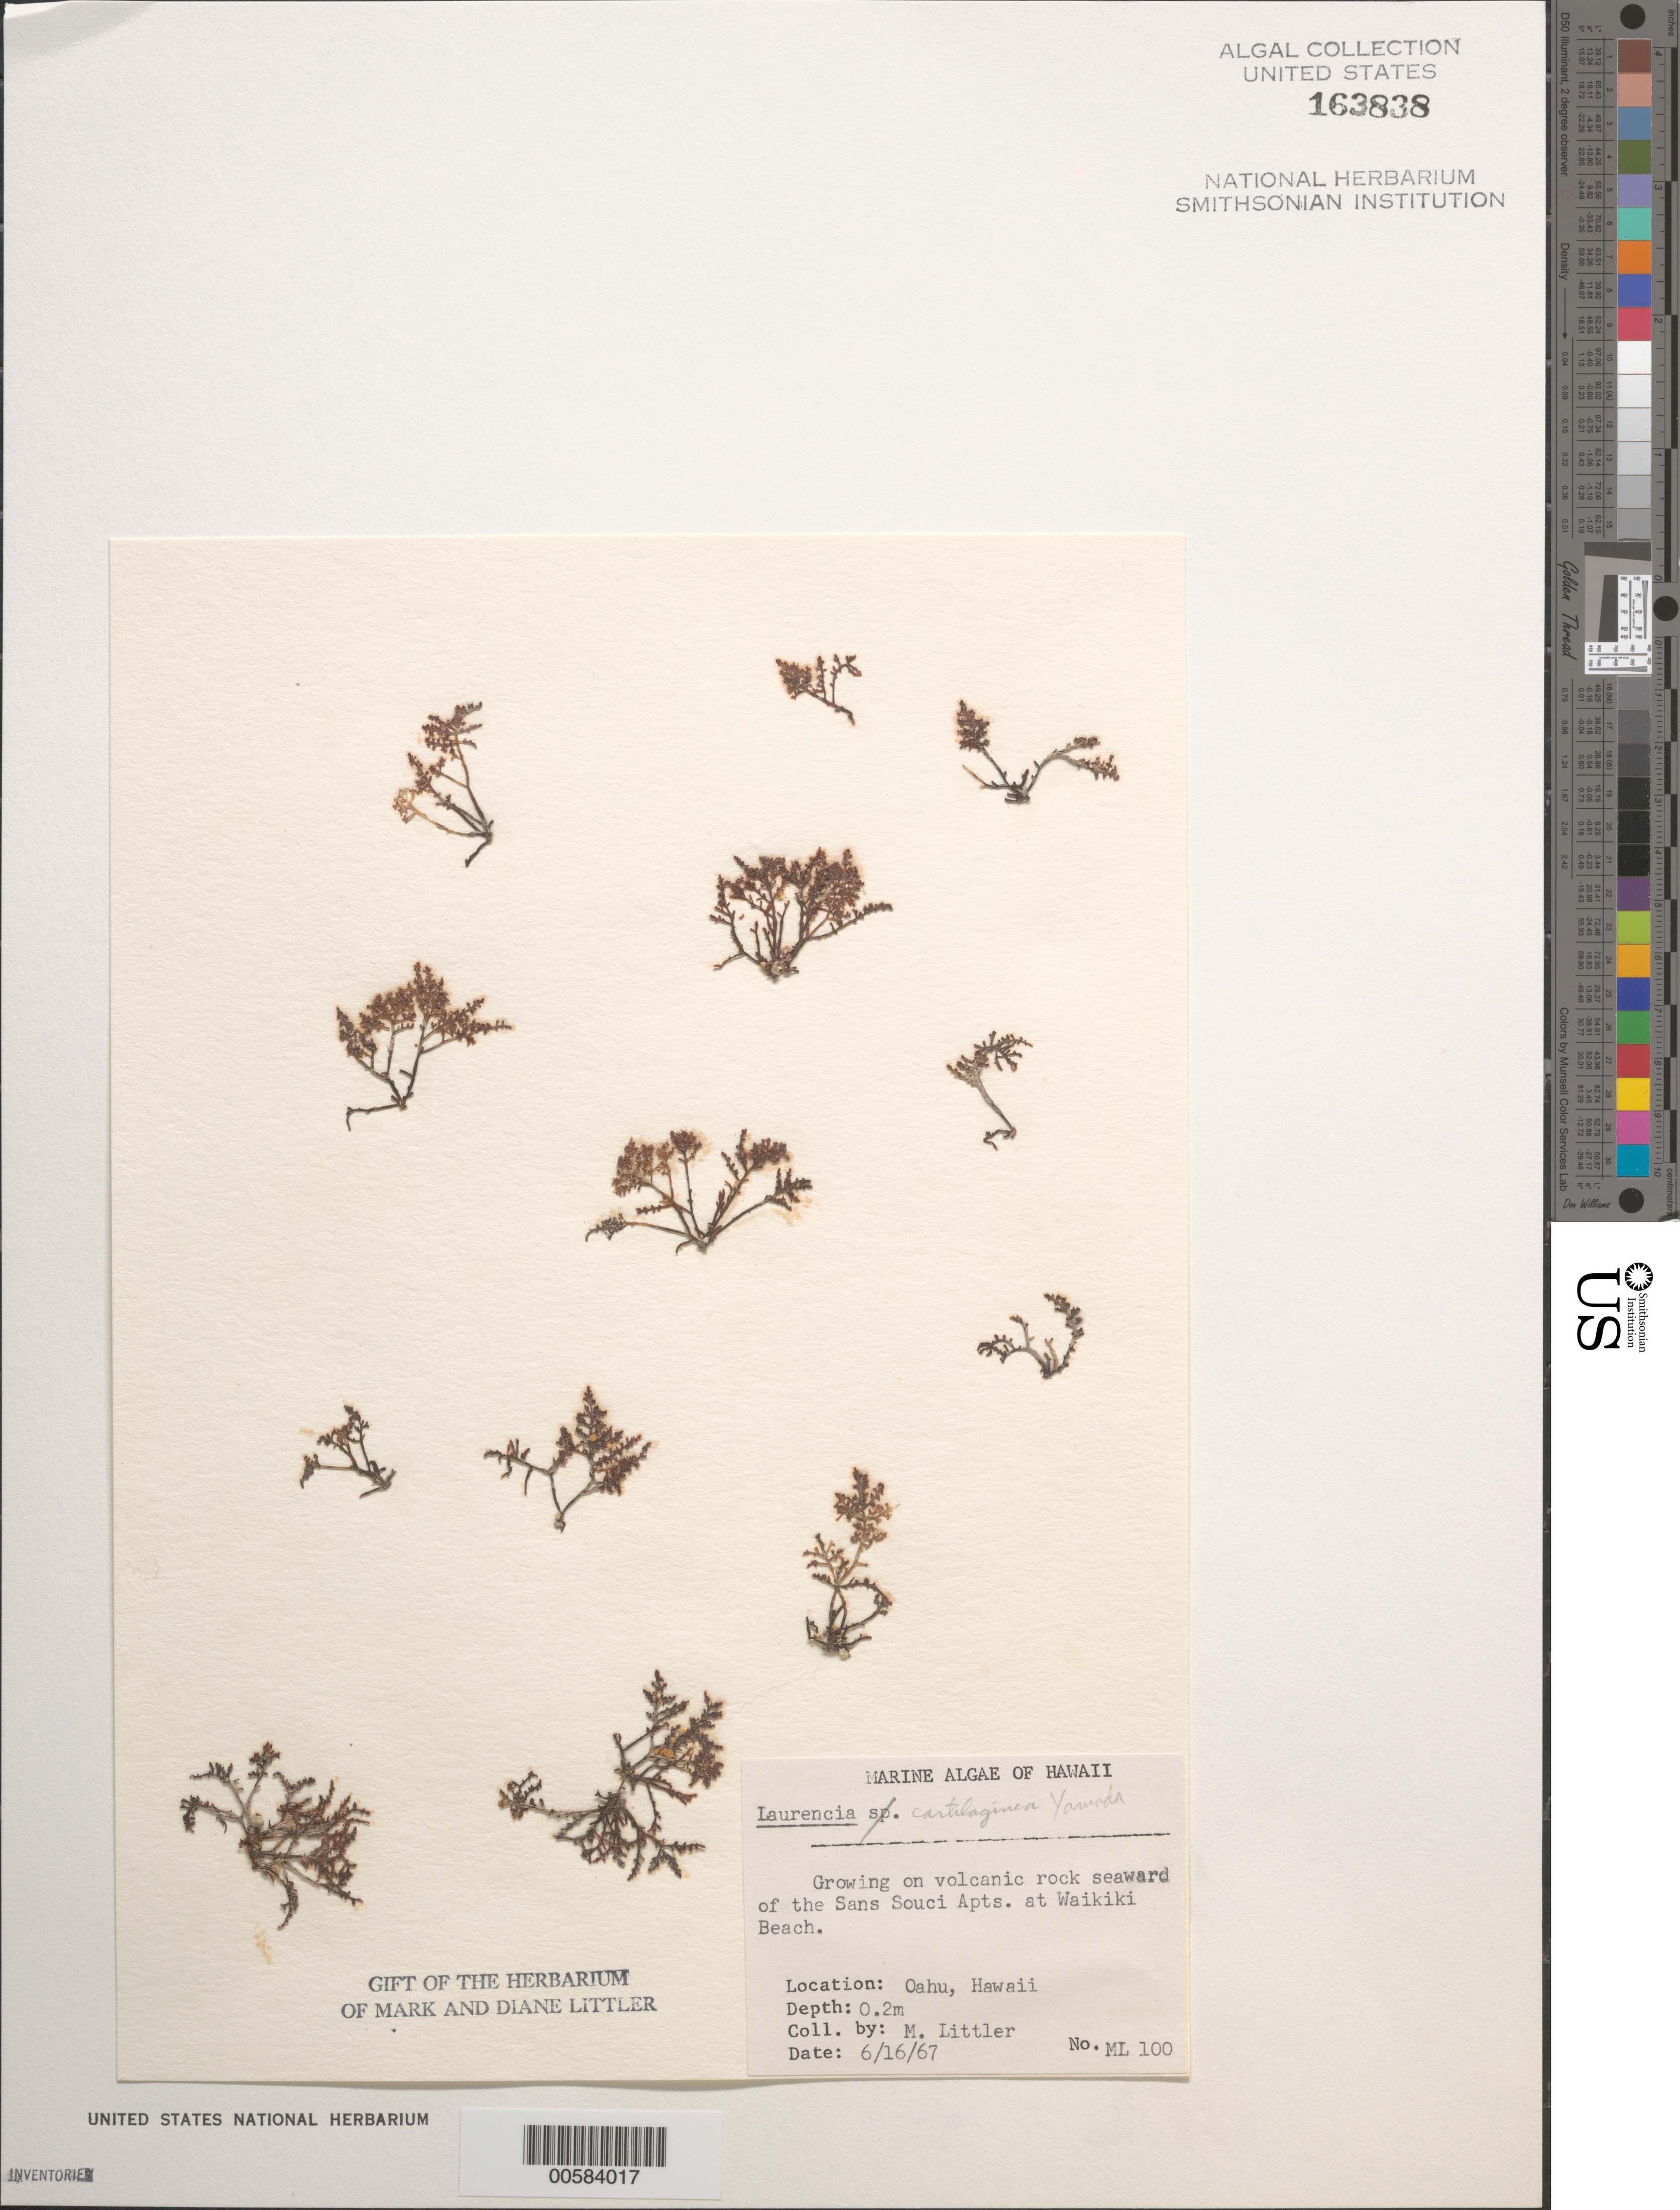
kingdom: Plantae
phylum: Rhodophyta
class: Florideophyceae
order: Ceramiales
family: Rhodomelaceae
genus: Chondrophycus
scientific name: Chondrophycus cartilaginea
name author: (C. Agardh) Garbary & J.T. Harper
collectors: M. M. Littler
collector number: ML 100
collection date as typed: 16 Jun 1967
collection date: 1967-06-16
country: United States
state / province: Hawaii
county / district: Honolulu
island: Oahu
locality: Waikiki Beach near Sans Souci Apartments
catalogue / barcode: US 163838